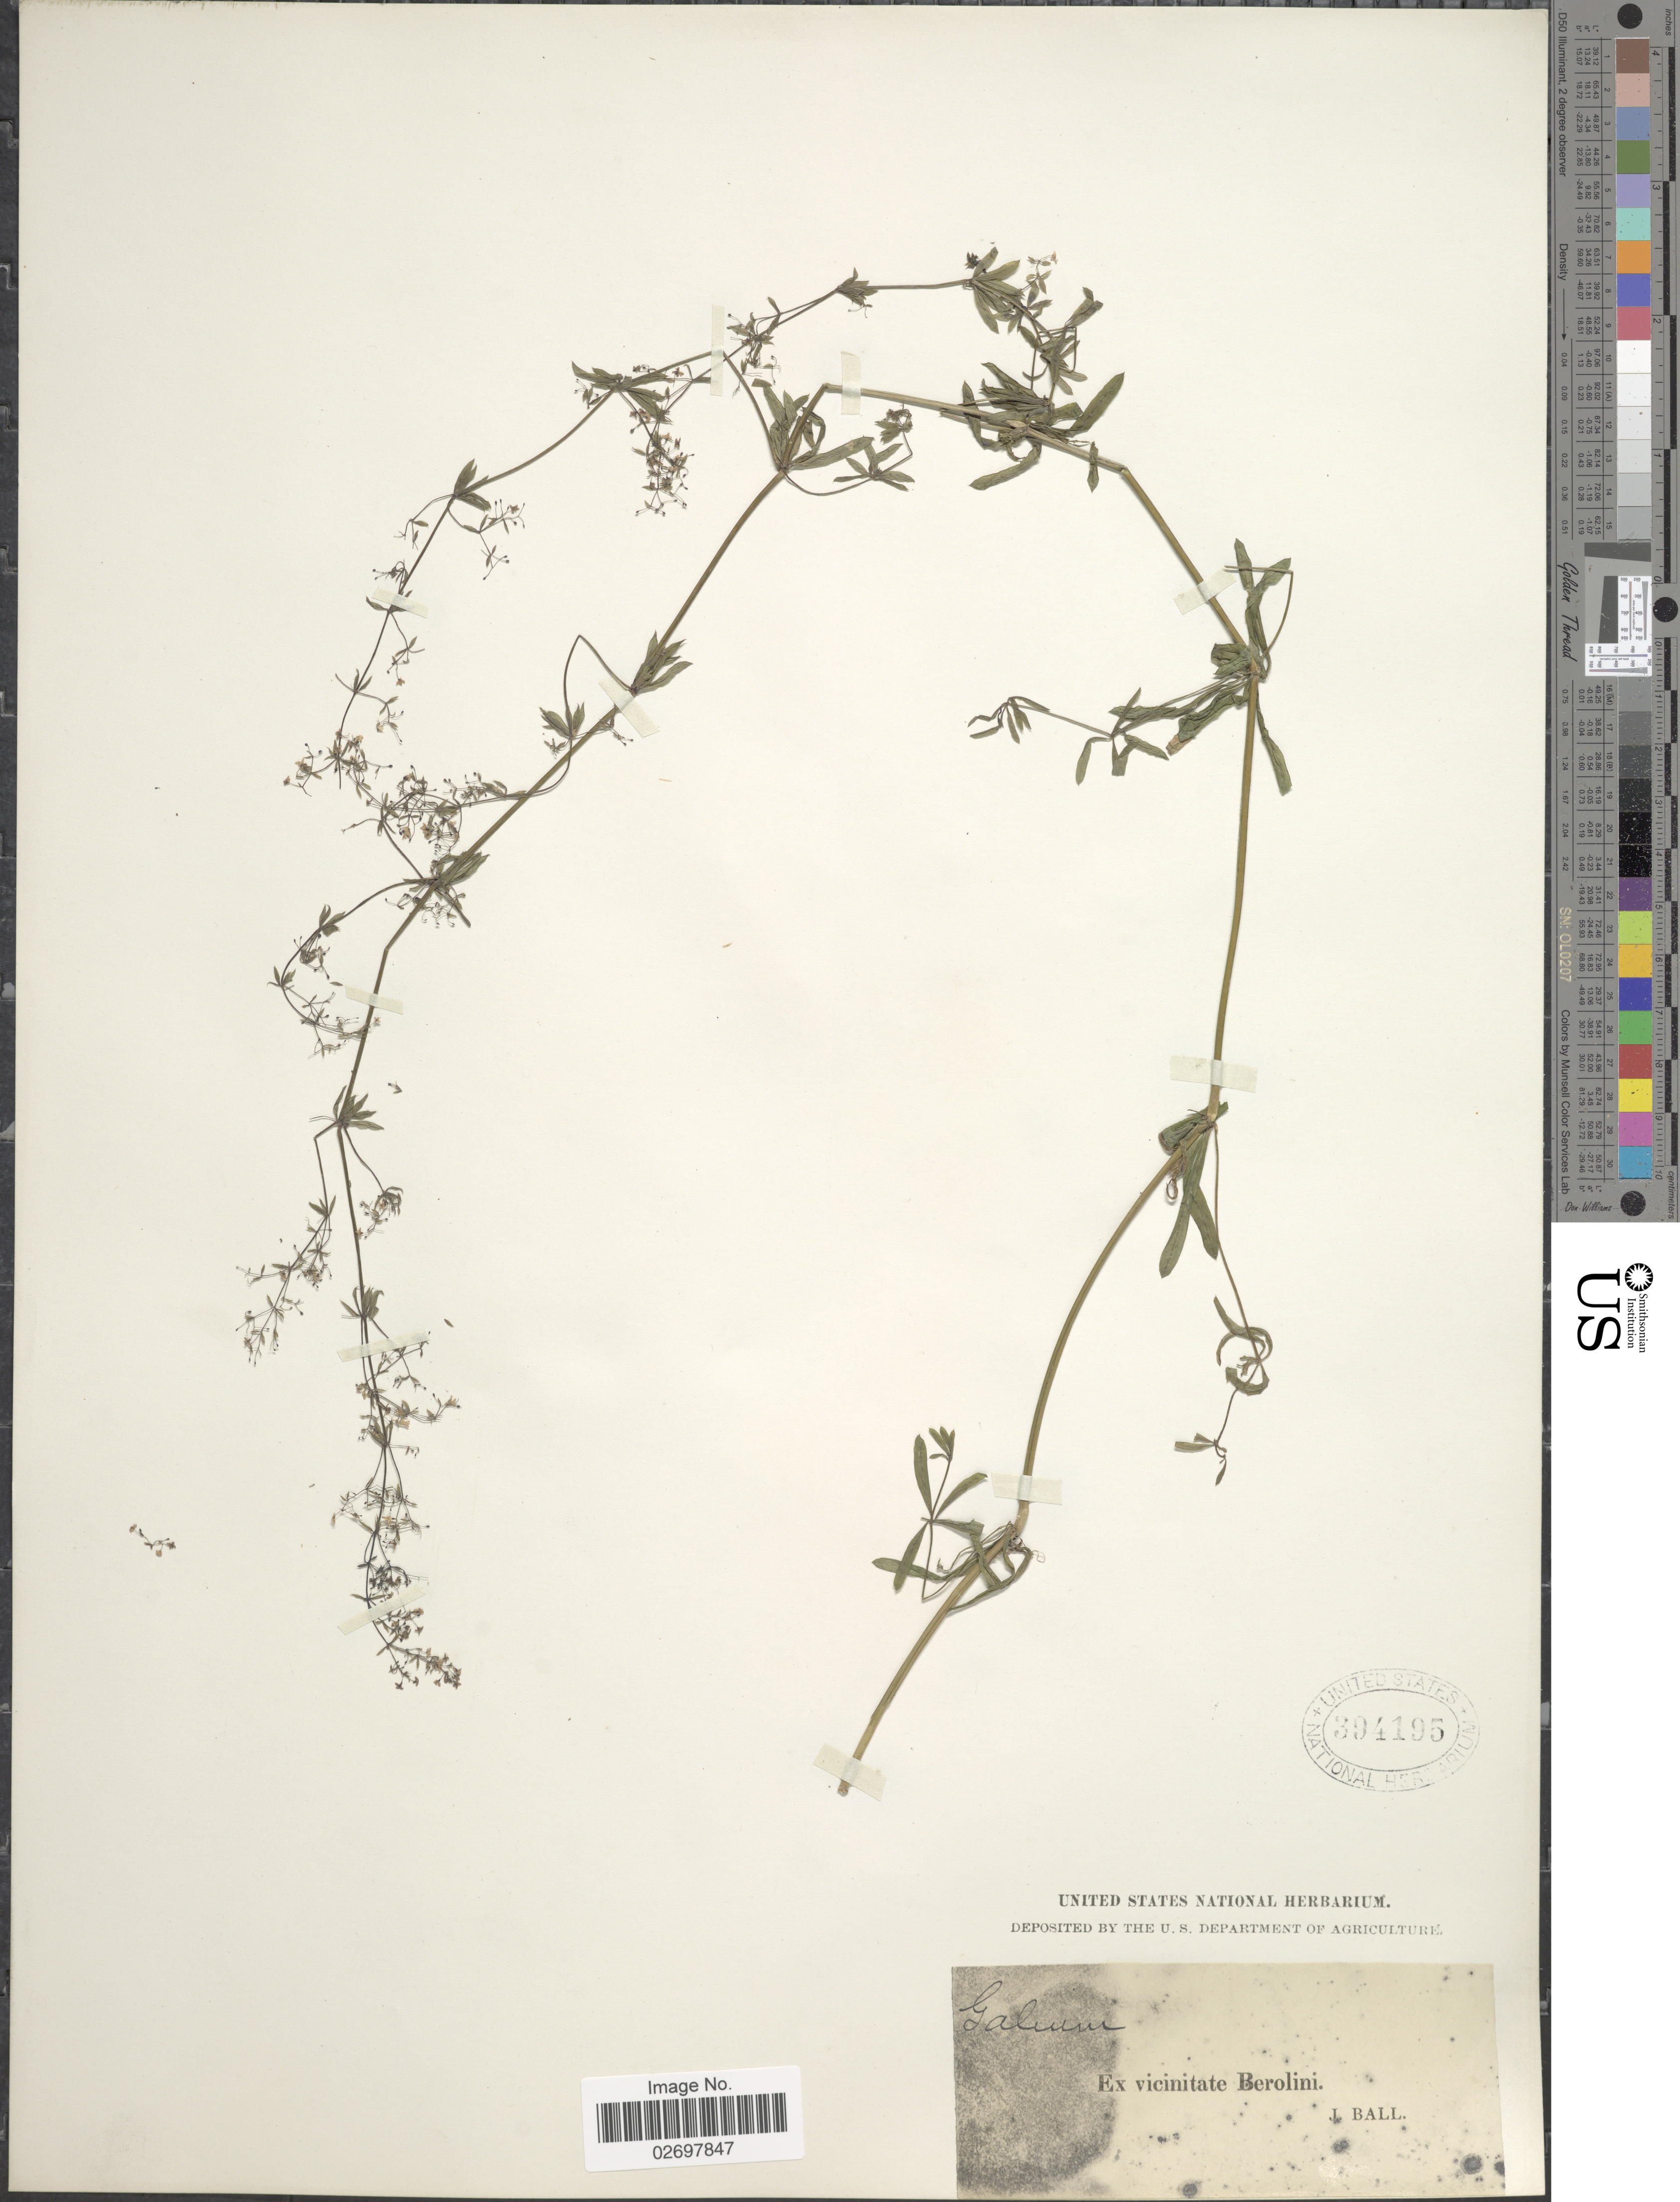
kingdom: Plantae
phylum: Tracheophyta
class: Magnoliopsida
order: Gentianales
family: Rubiaceae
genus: Galium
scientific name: Galium sp.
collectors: J. Ball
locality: Ex vicinitate Berolini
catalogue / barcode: US 394195